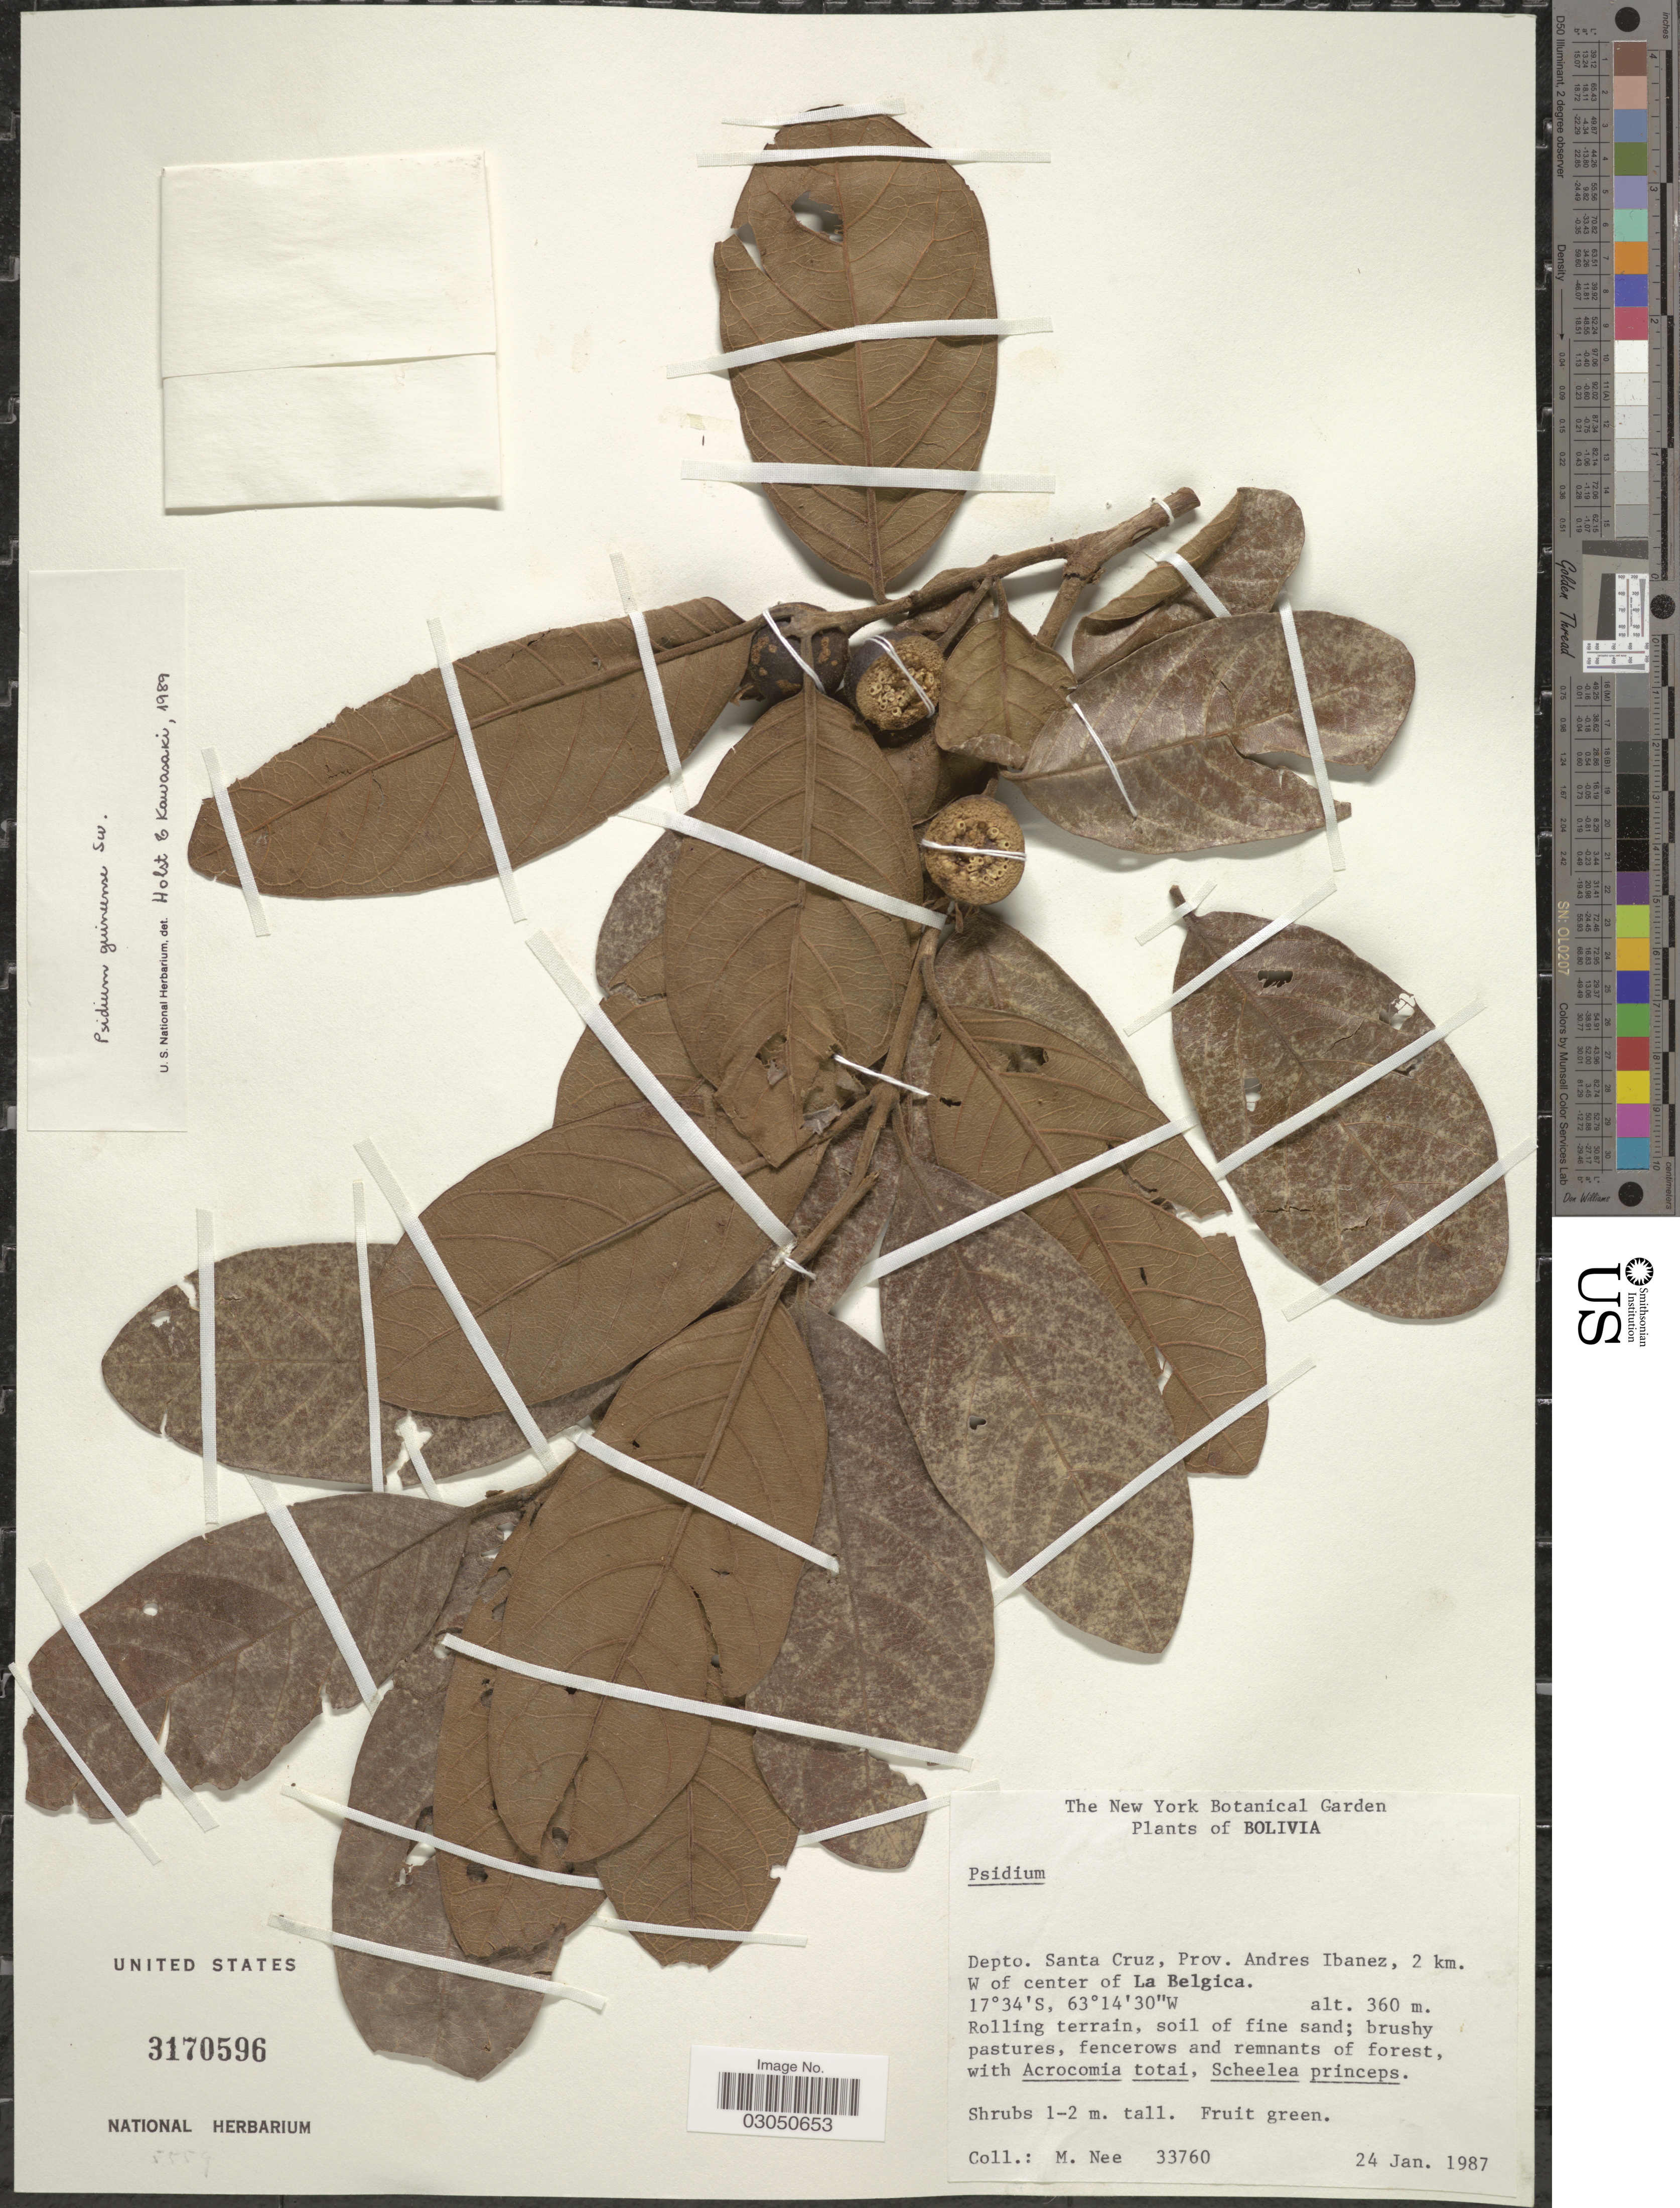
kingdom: Plantae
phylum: Tracheophyta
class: Magnoliopsida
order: Myrtales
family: Myrtaceae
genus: Psidium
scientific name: Psidium guineense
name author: Sw.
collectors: M. Nee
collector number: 33760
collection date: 1987-01-24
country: Bolivia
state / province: Santa Cruz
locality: Depto. Santa Cruz, Prov. Andres Ibanez, 2 km. W of Center of La Belgica.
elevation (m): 360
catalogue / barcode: US 3170596